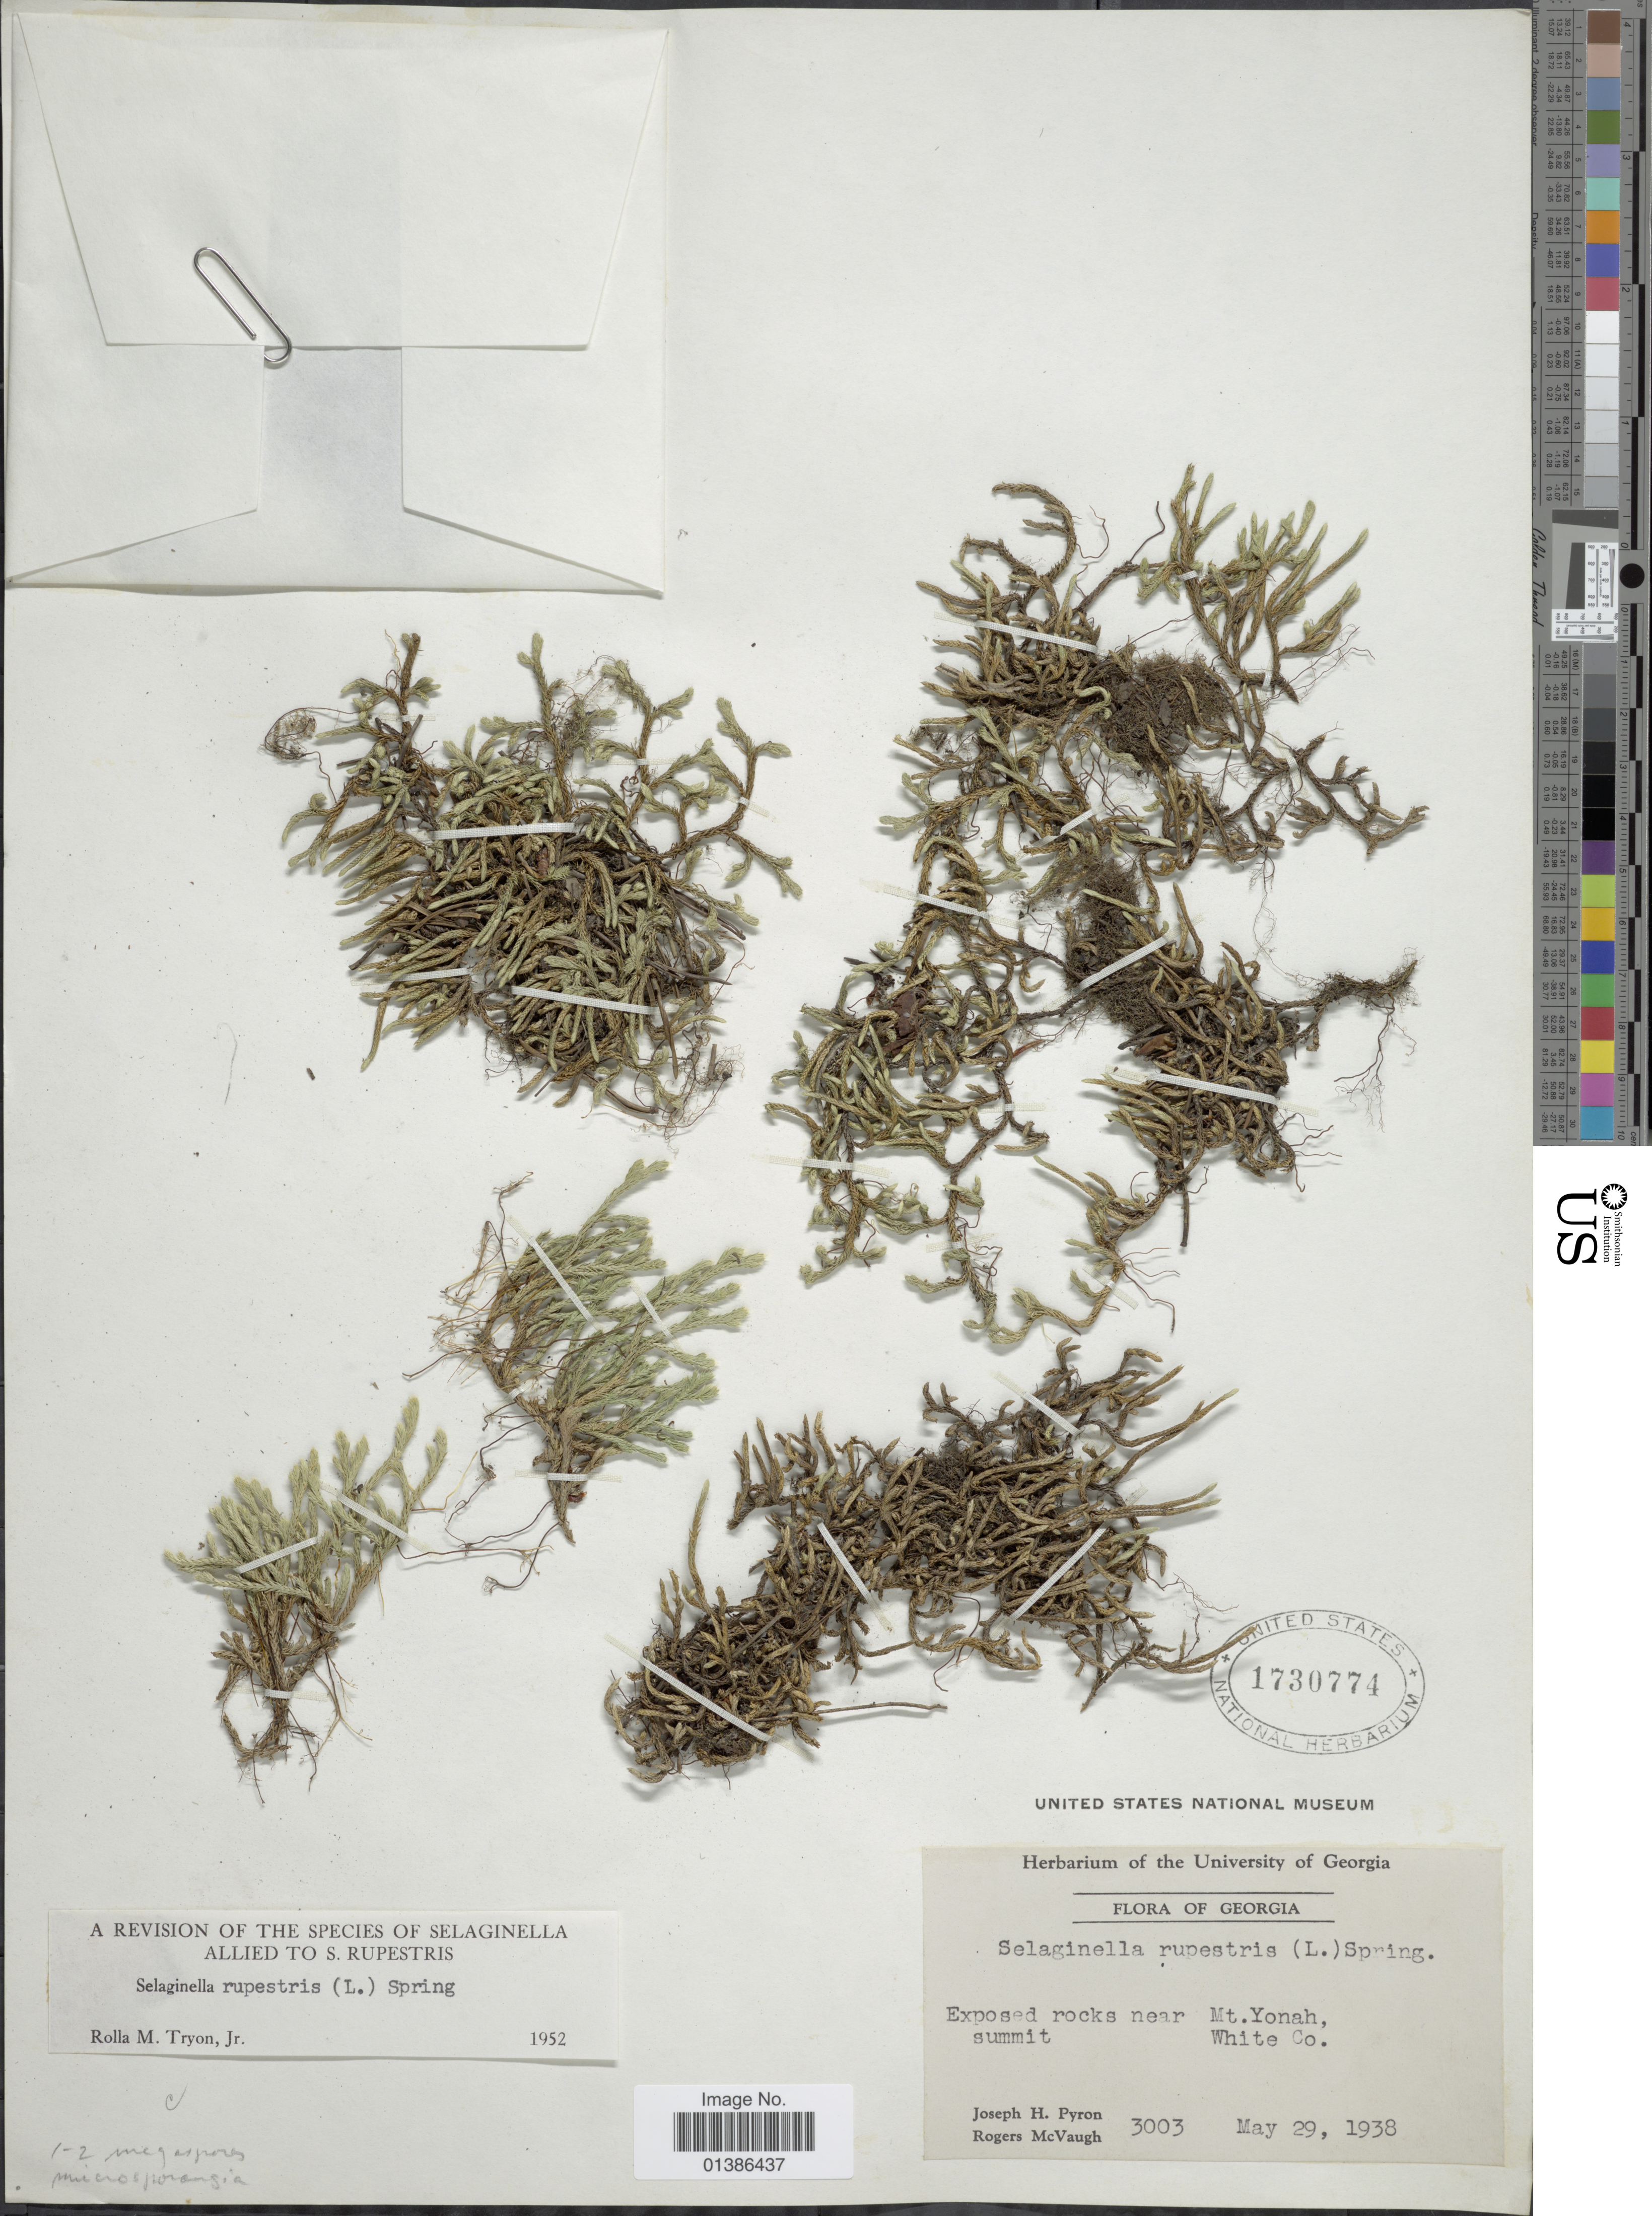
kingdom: Plantae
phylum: Tracheophyta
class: Lycopodiopsida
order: Selaginellales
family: Selaginellaceae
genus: Selaginella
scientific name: Selaginella rupestris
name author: (L.) Spring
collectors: J. H. Pyron & R. McVaugh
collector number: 3003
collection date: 1938-05-29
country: United States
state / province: Georgia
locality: Mt. Yonah, White Co.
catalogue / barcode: US 1730774